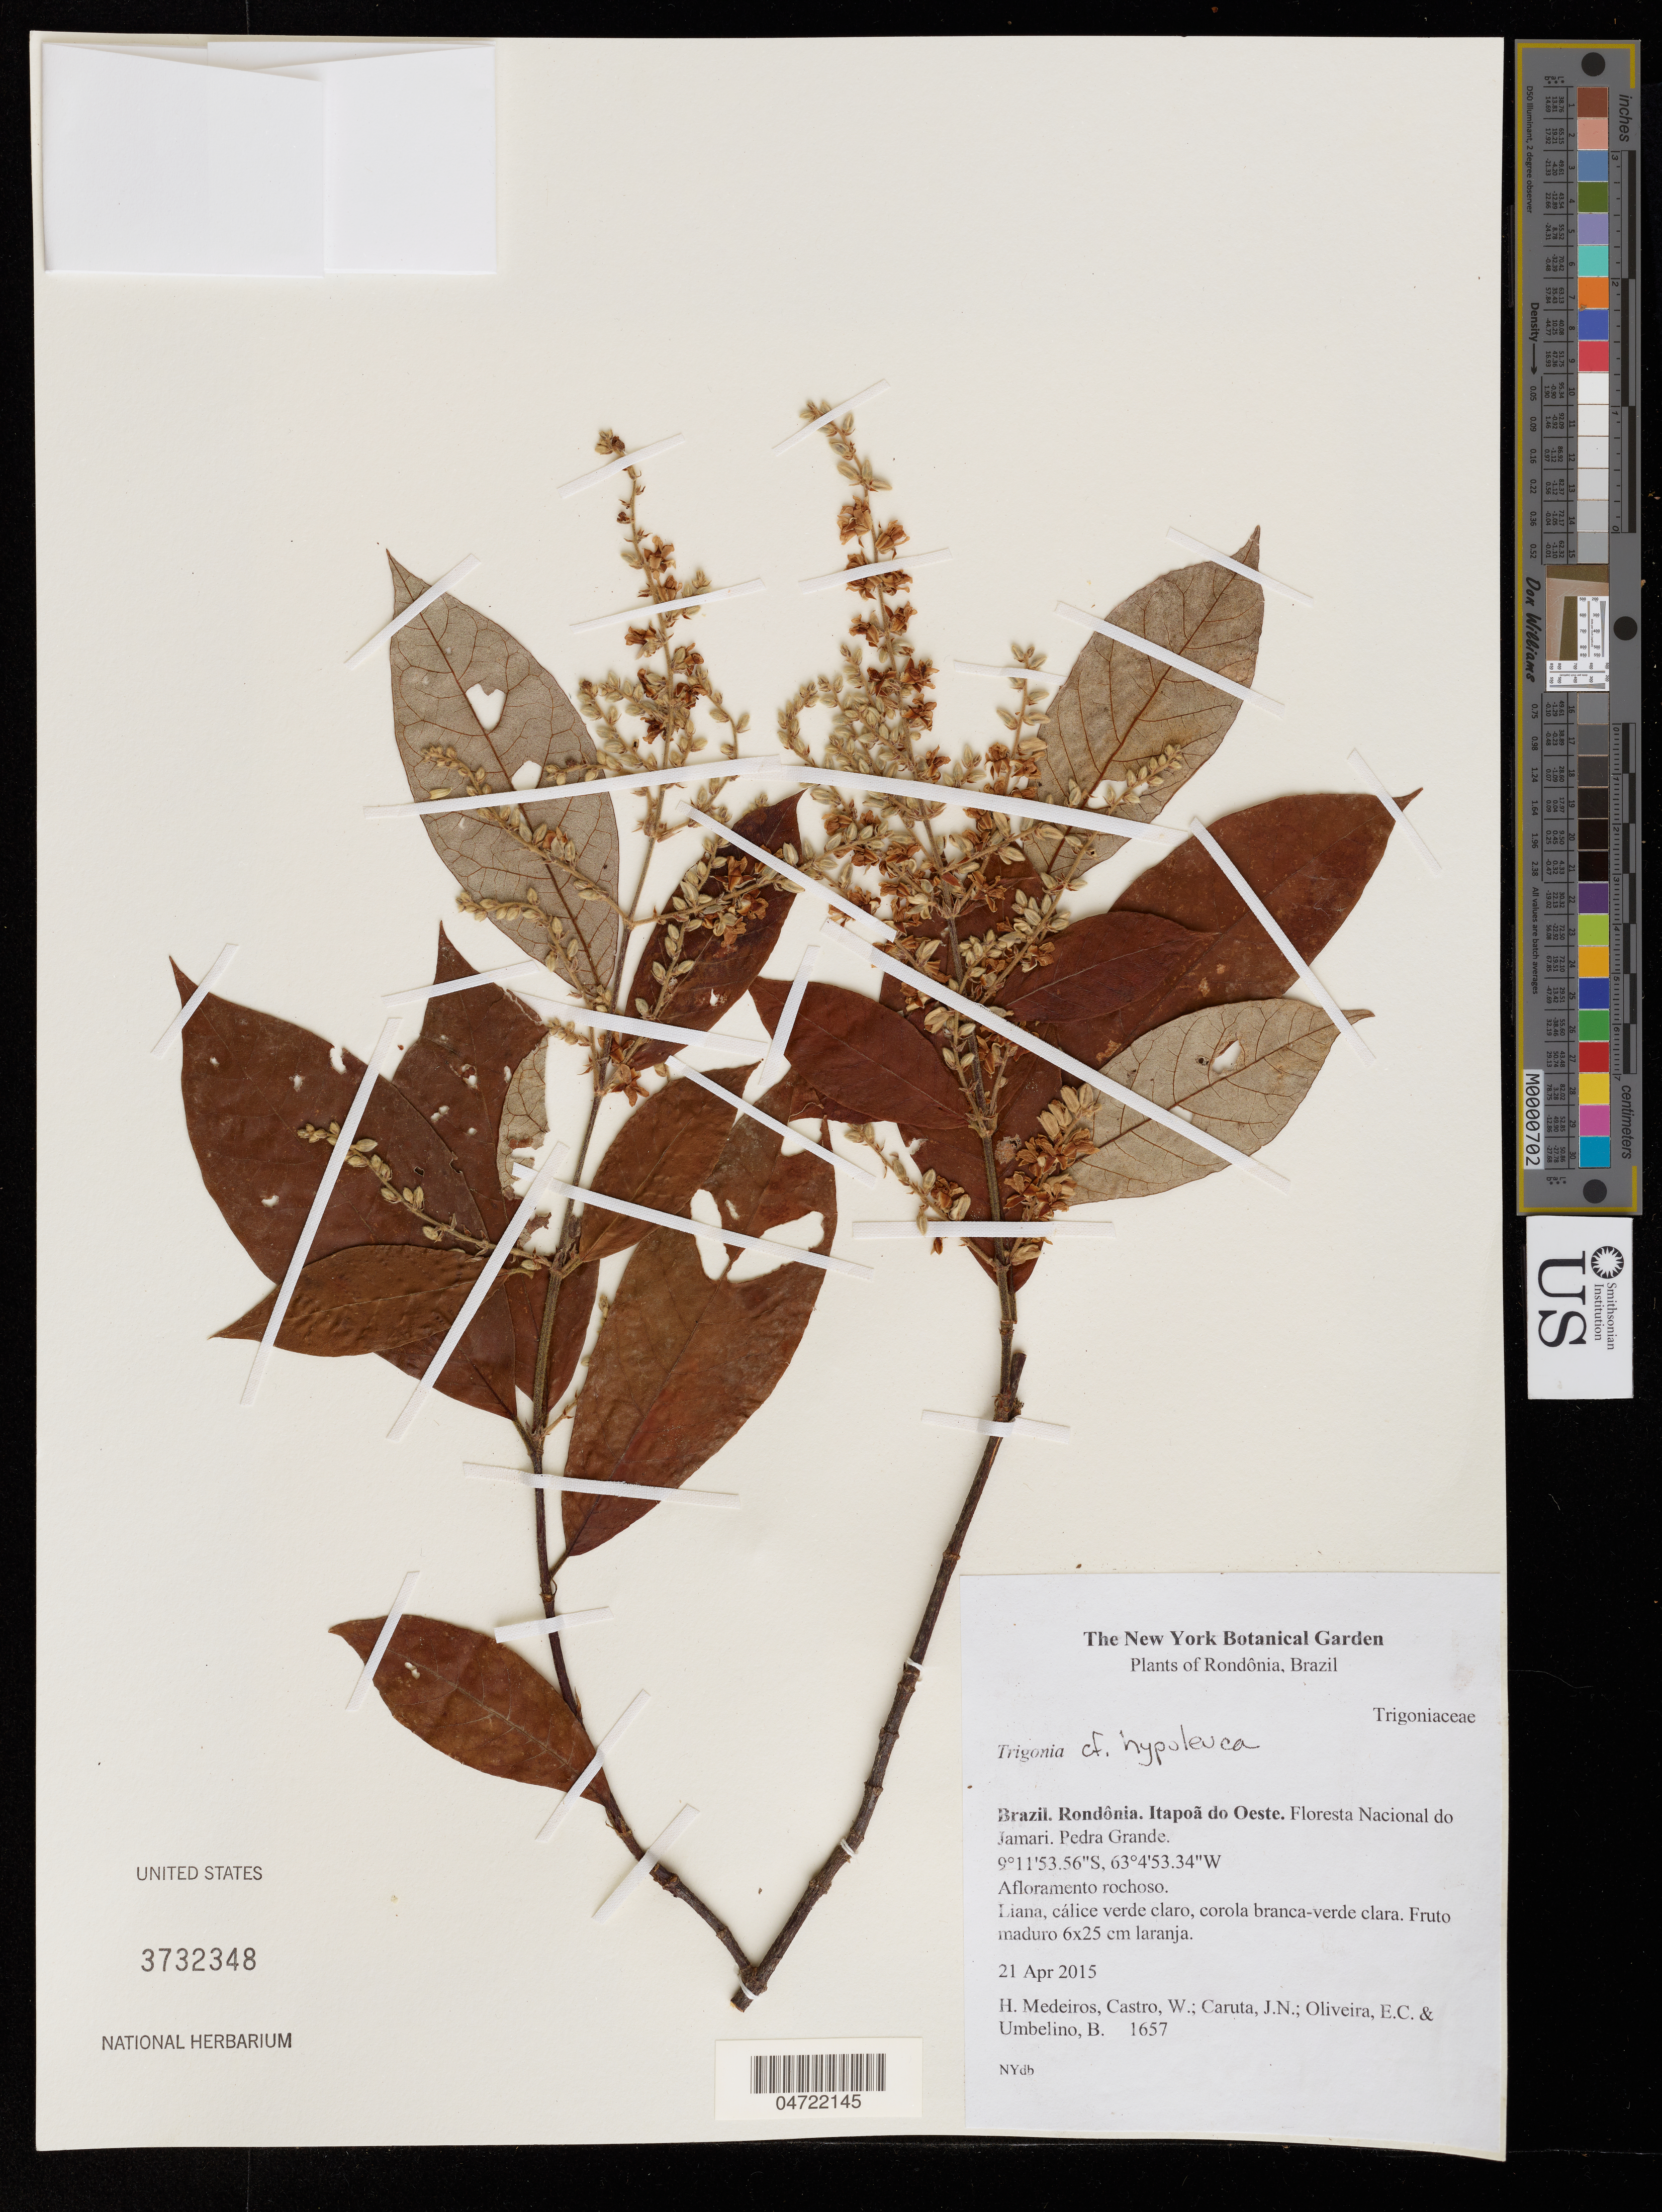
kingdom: Plantae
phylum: Tracheophyta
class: Magnoliopsida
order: Malpighiales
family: Trigoniaceae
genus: Trigonia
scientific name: Trigonia hypoleuca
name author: Griseb.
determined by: Kelloff, Carol L.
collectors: H. Medeiros, W. Castro, J. Caruta, E. Oliveira & B. Umbelino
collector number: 1657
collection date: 2015-04-21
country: Brazil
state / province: Rondonia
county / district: Itapua do Oeste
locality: Floresta Nacional do Jamari. Pedra Grande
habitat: Afloramento rochoso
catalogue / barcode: US 3732348